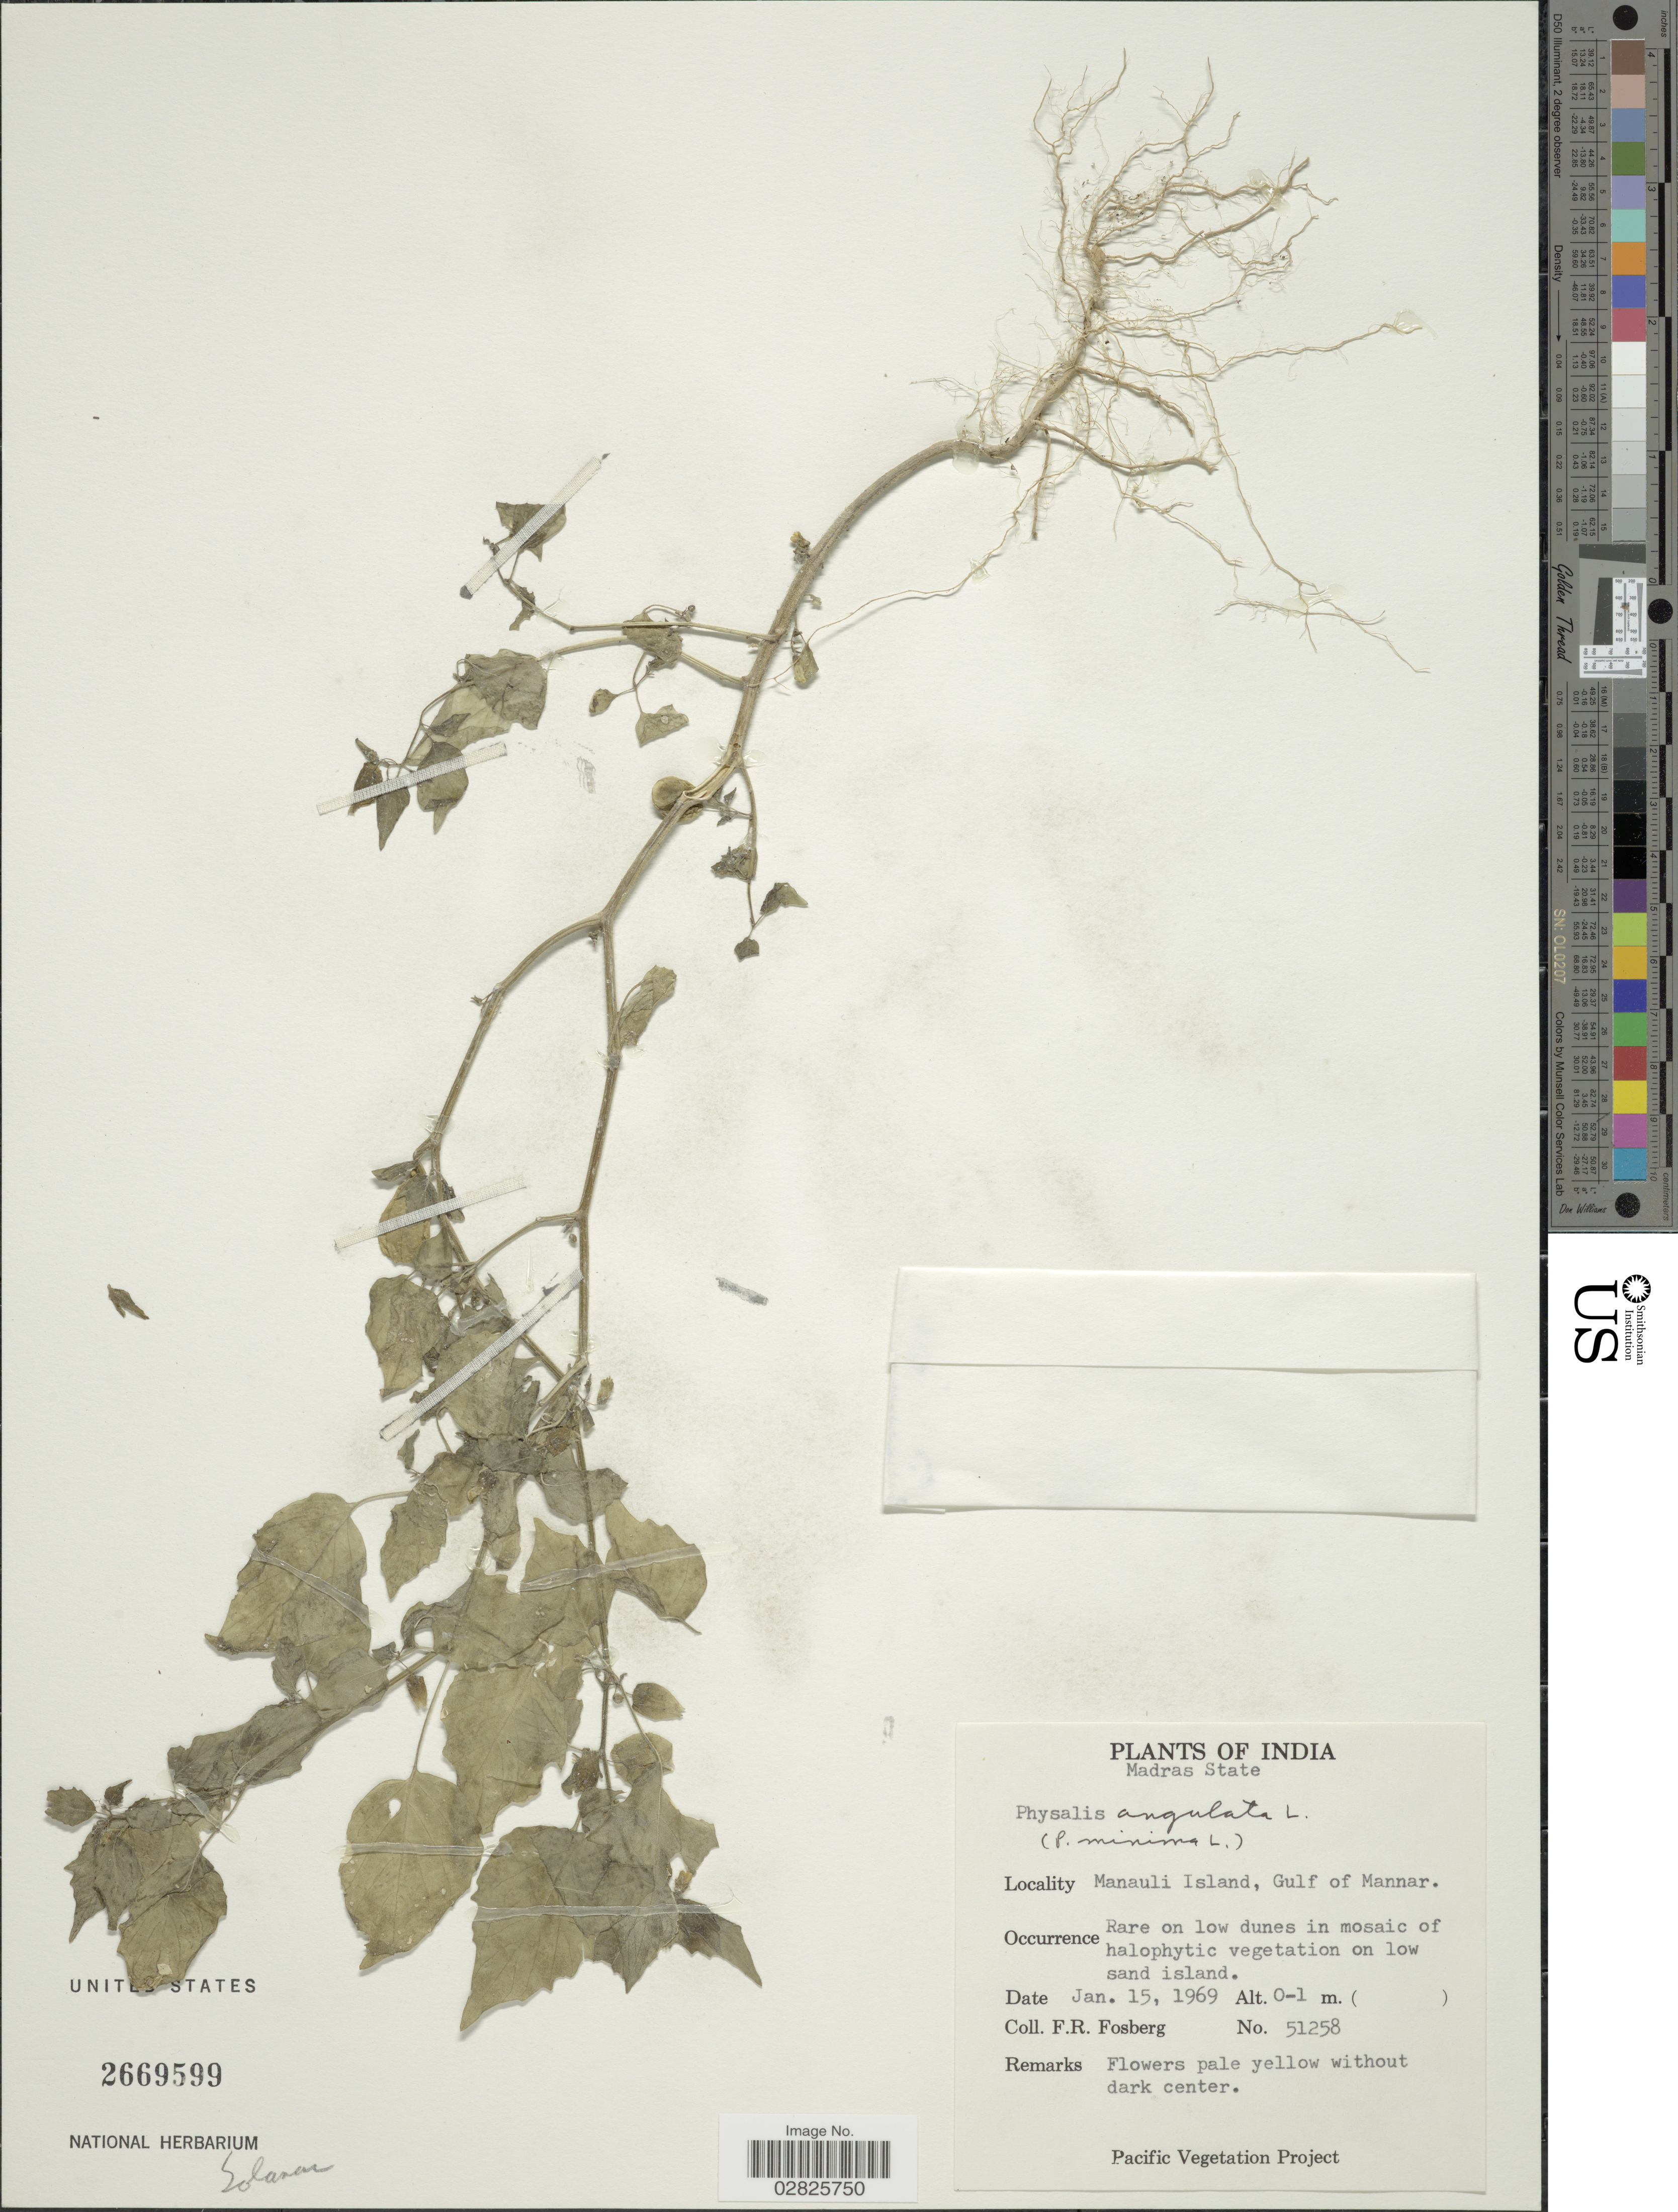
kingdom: Plantae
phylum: Tracheophyta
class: Magnoliopsida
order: Solanales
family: Solanaceae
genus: Physalis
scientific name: Physalis angulata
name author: L.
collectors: F. R. Fosberg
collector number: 51258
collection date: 1969-01-15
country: India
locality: Madras State. Manauli Island, Gulf of Mannar.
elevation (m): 0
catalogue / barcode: US 2669599